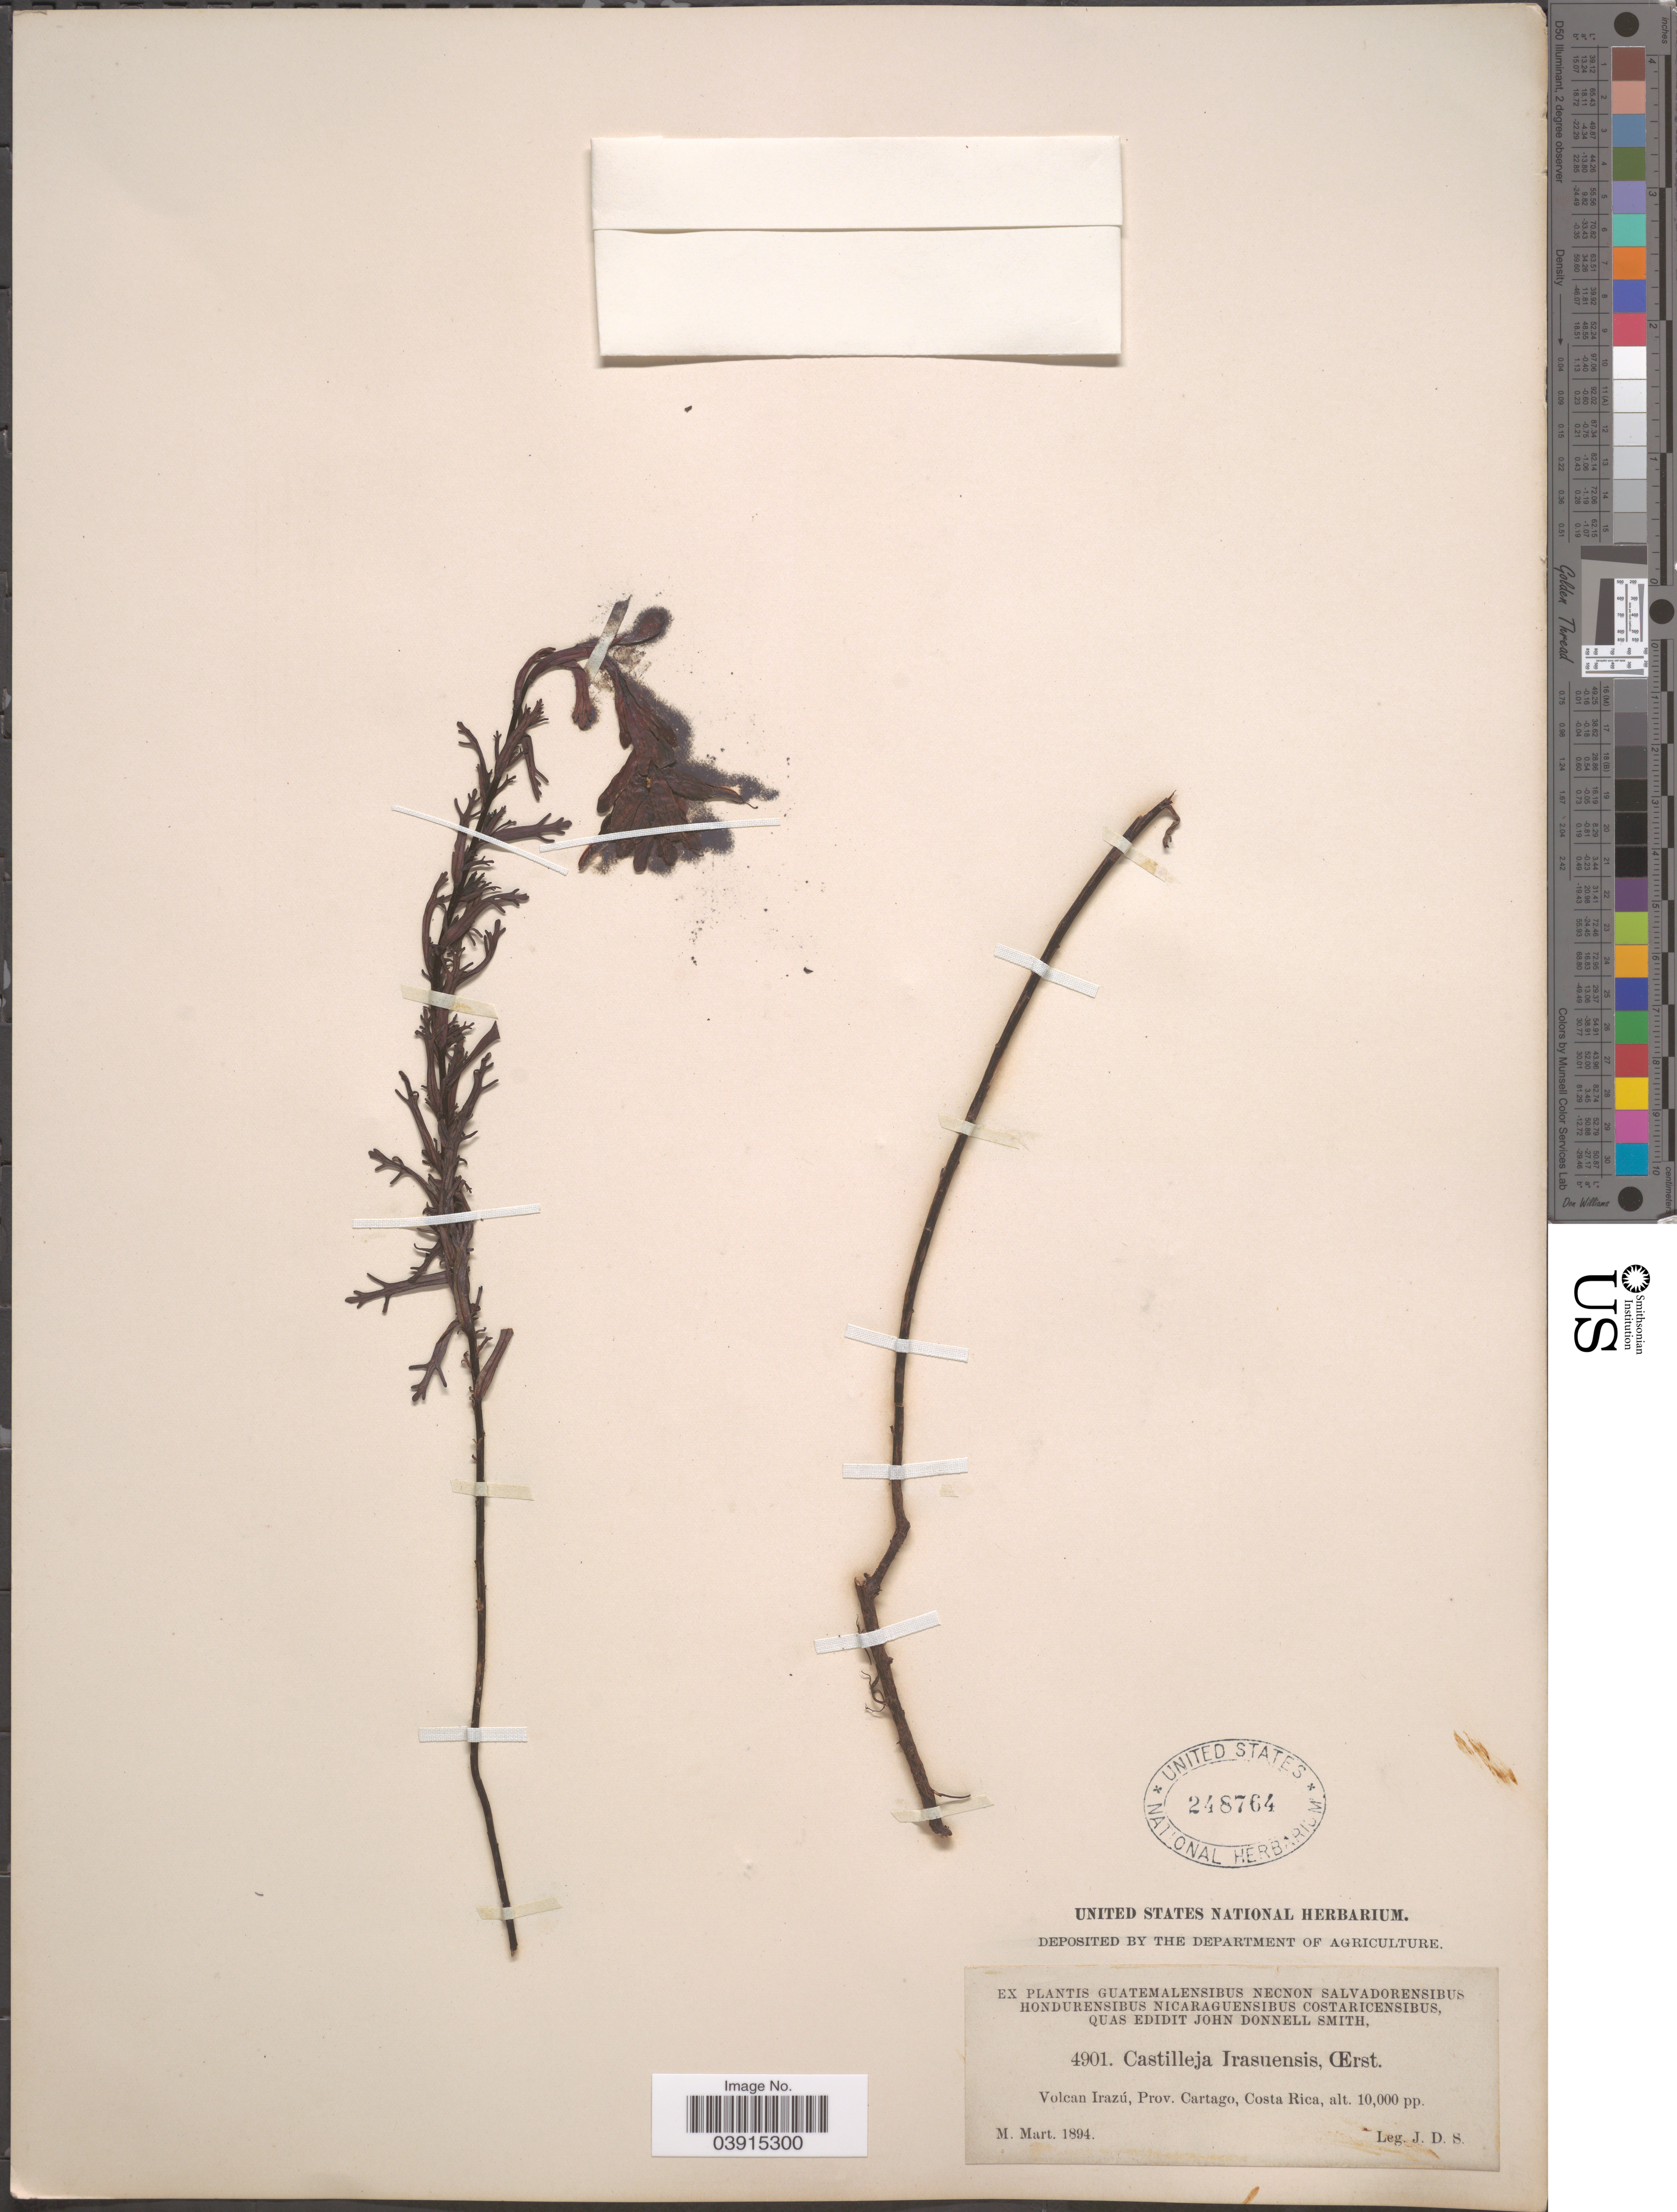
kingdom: Plantae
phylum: Tracheophyta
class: Magnoliopsida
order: Lamiales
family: Orobanchaceae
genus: Castilleja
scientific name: Castilleja irazuensis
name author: Oerst.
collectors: J. Donnell Smith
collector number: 4901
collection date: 1894-03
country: Costa Rica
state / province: Cartago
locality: Volcan Irazú.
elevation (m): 3048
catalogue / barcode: US 248764